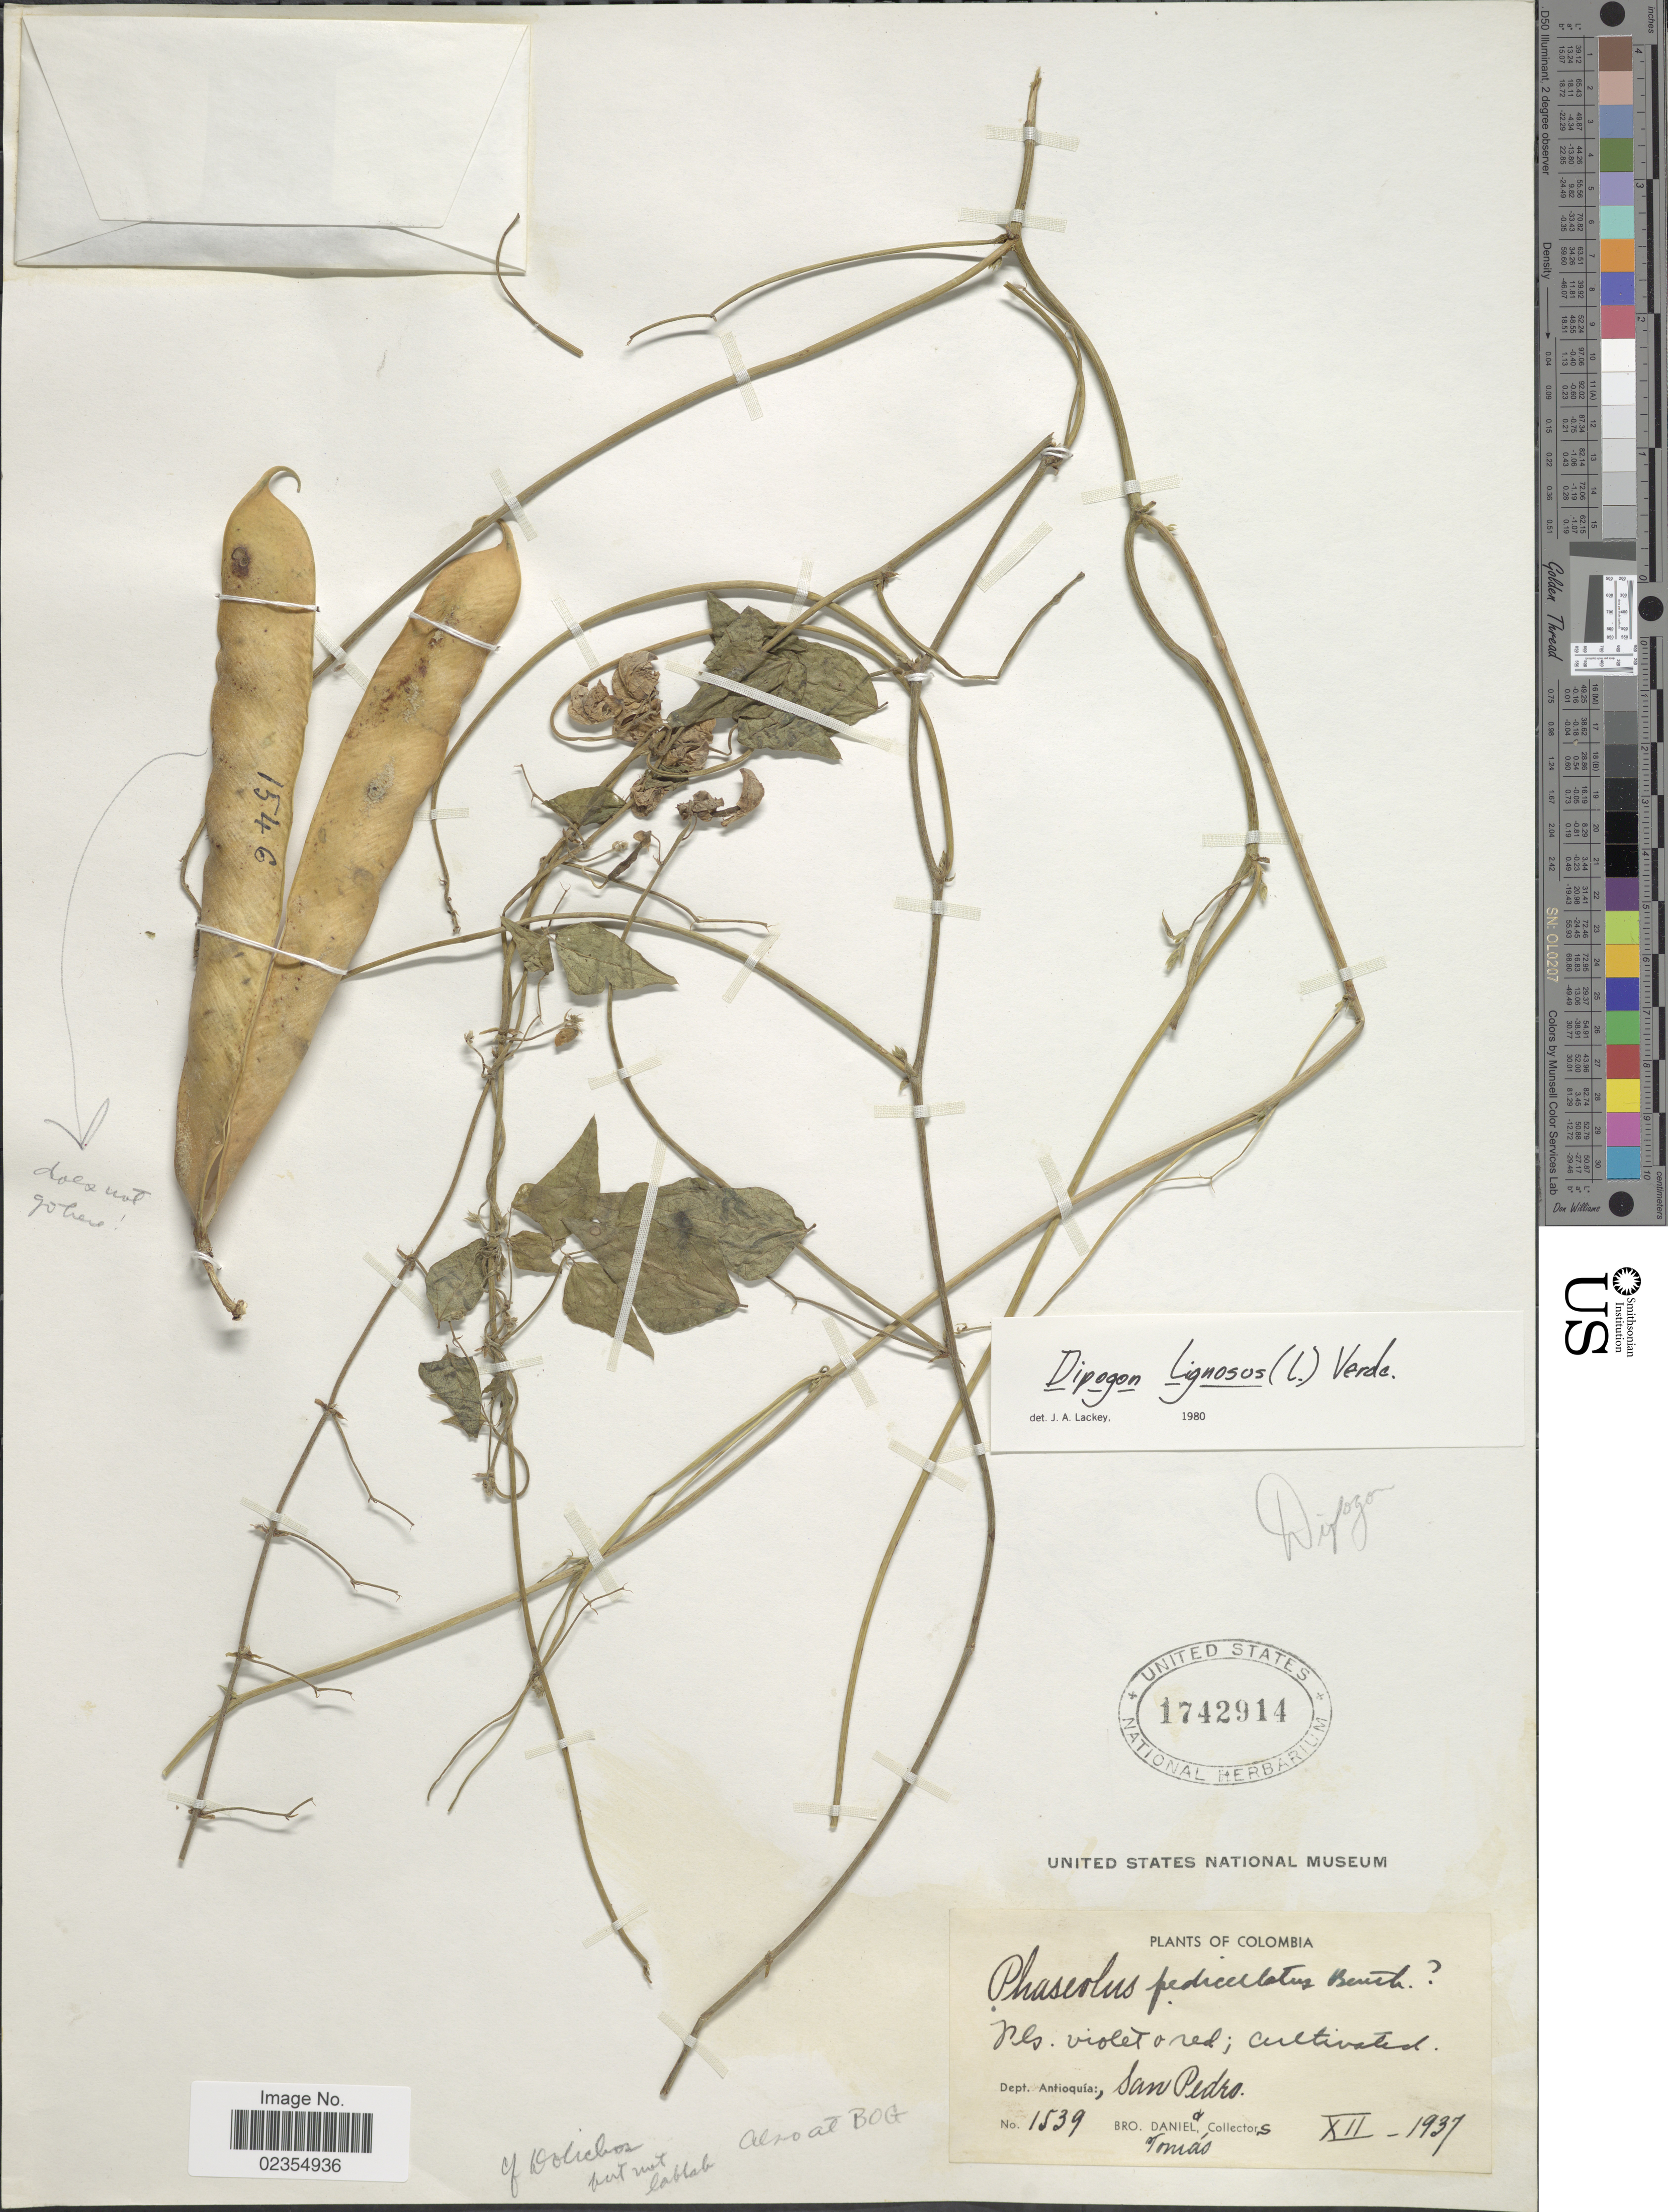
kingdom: Plantae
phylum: Tracheophyta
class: Magnoliopsida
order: Fabales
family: Fabaceae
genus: Dipogon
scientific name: Dipogon lignosus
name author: (L.) Verdc.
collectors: Bro. Daniel & -. Tomas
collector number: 1539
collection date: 1937-12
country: Colombia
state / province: Antioquia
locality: San Pedro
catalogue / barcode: US 1742914